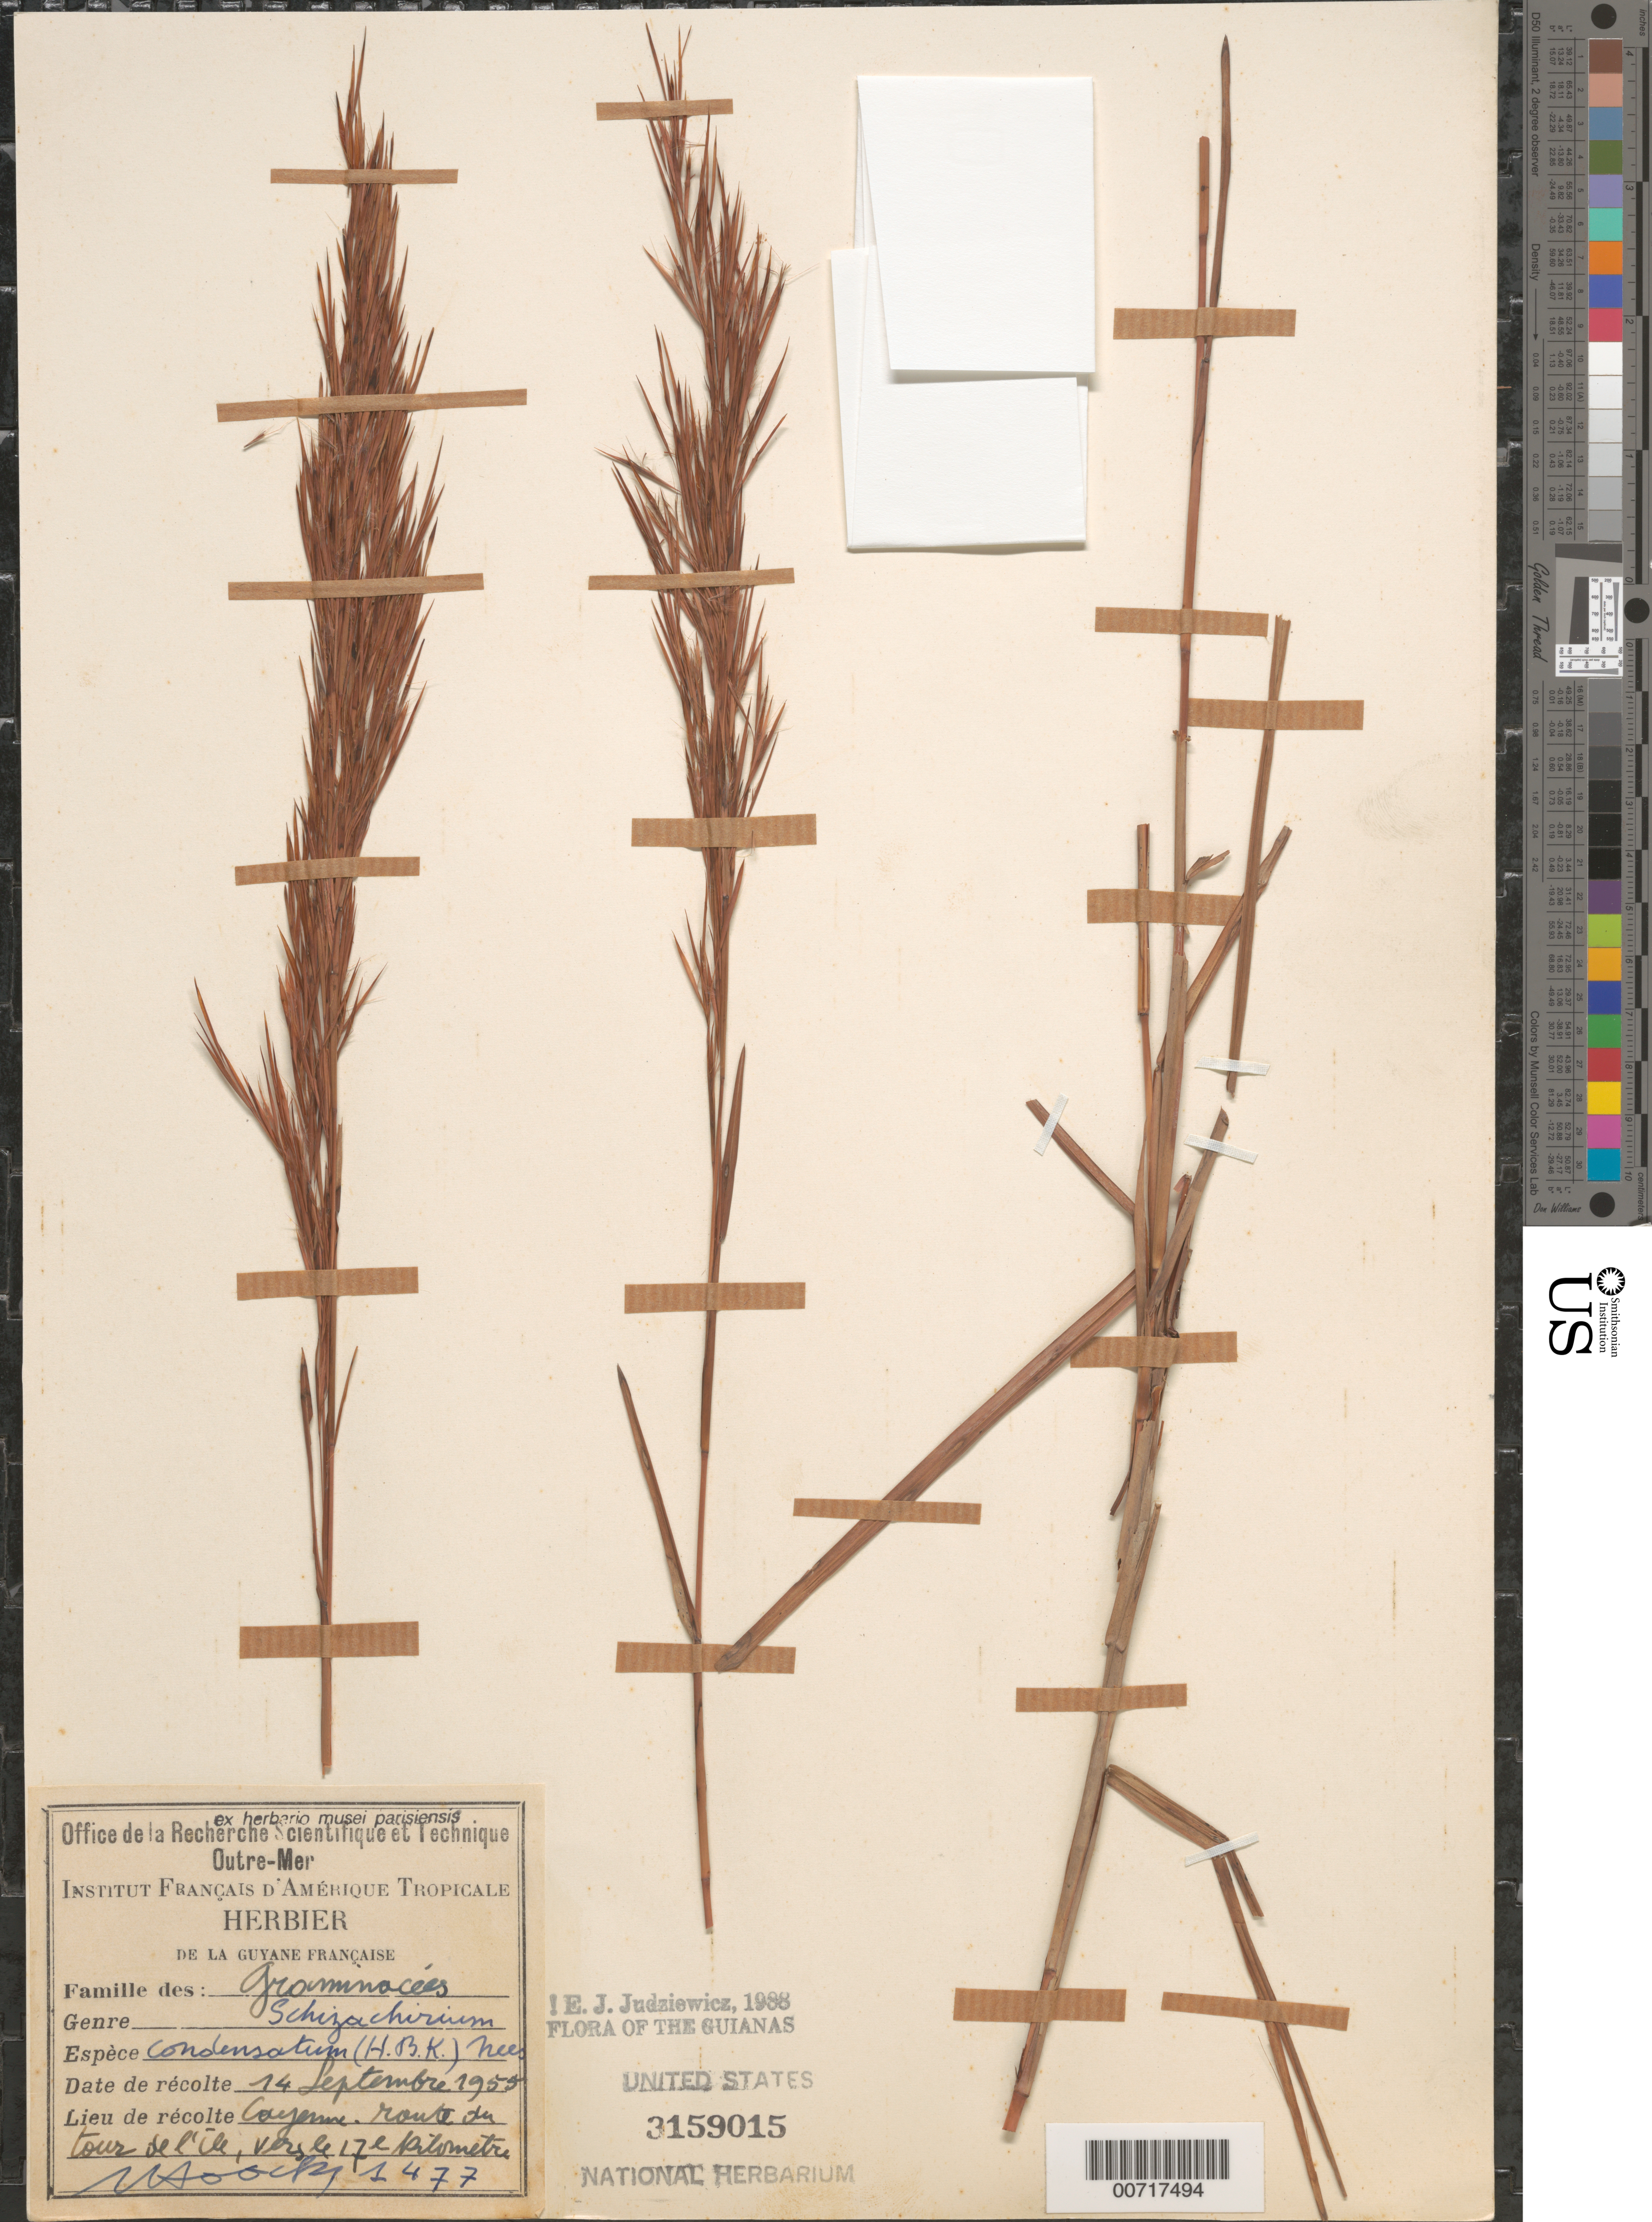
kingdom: Plantae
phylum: Tracheophyta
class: Liliopsida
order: Poales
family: Poaceae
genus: Schizachyrium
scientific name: Schizachyrium condensatum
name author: (Kunth) Nees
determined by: Judziewicz, E. J.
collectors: J. Hoock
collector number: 1477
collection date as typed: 14-Sep-55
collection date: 1955-09-14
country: French Guiana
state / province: Cayenne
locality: Cayenne, Route du tour de l'lle, ver le 17 km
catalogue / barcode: US 3159015